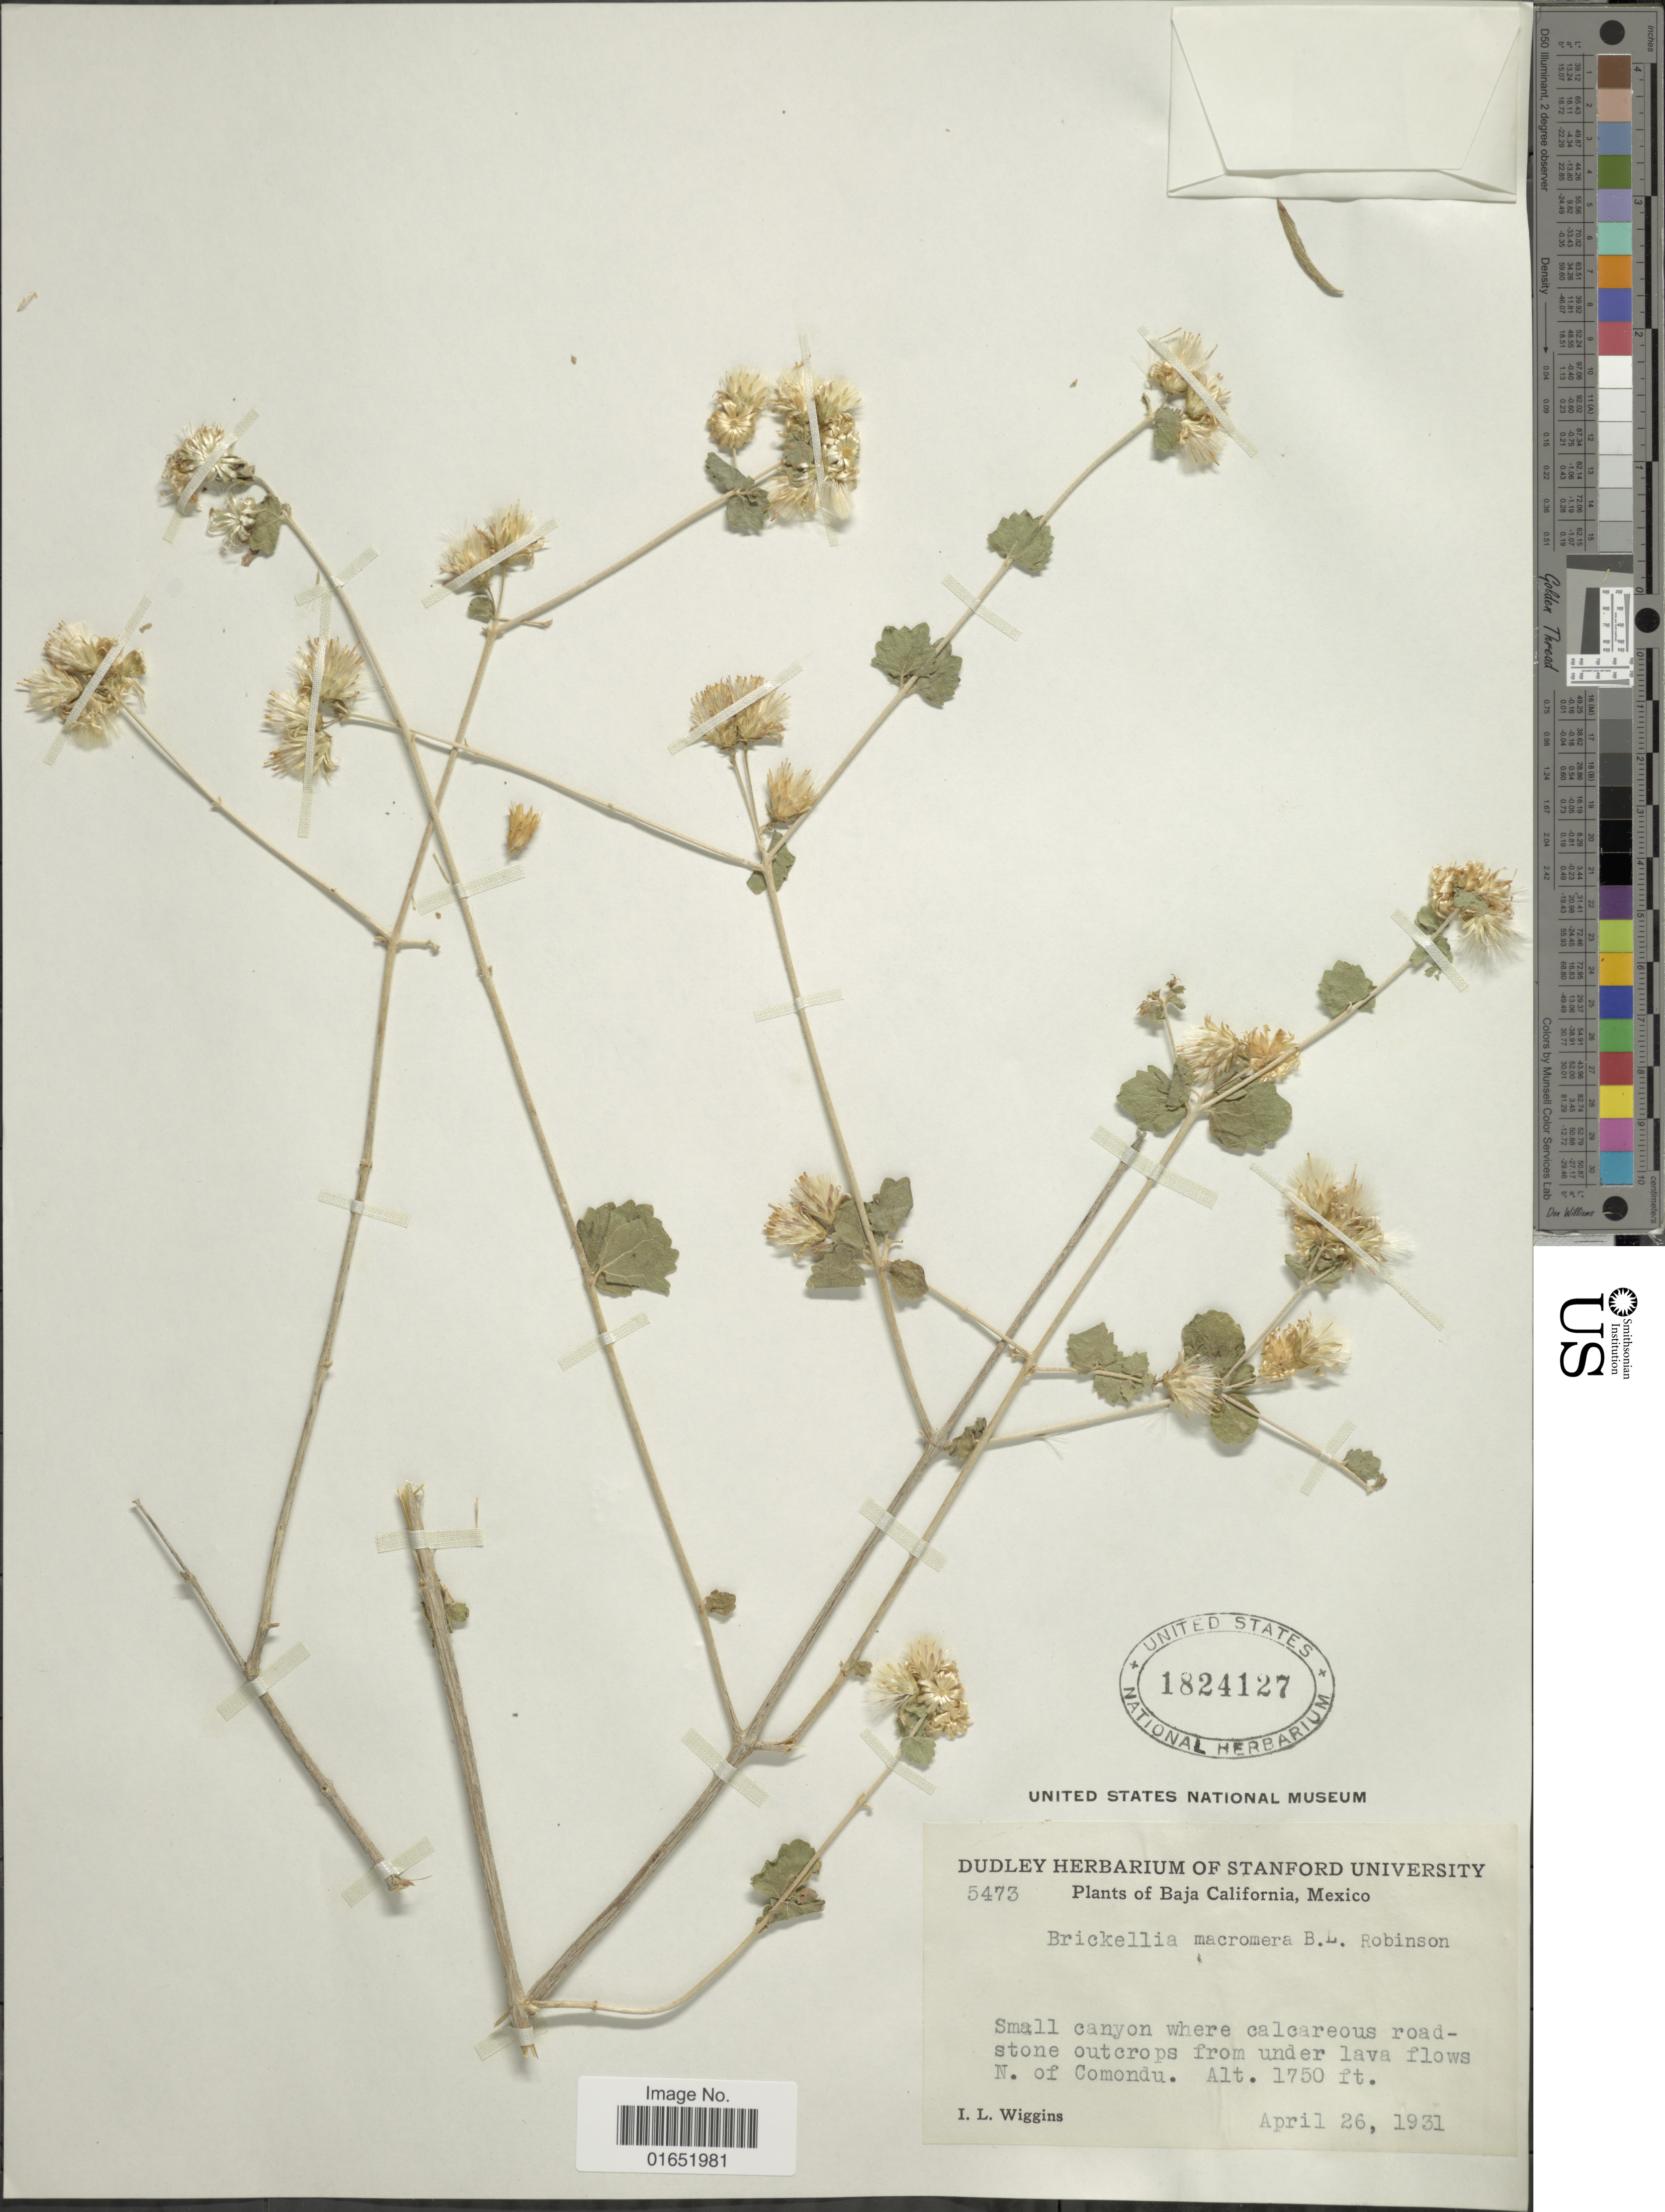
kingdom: Plantae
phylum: Tracheophyta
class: Magnoliopsida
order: Asterales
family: Asteraceae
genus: Brickellia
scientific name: Brickellia macromera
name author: B.L. Rob.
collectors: I. L. Wiggins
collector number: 5473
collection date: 1931-04-26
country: Mexico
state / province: Baja California Sur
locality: Small canyon wher calcareous roadstone outcrops from under lava flows N. of Comondu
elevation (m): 533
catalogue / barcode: US 1824127